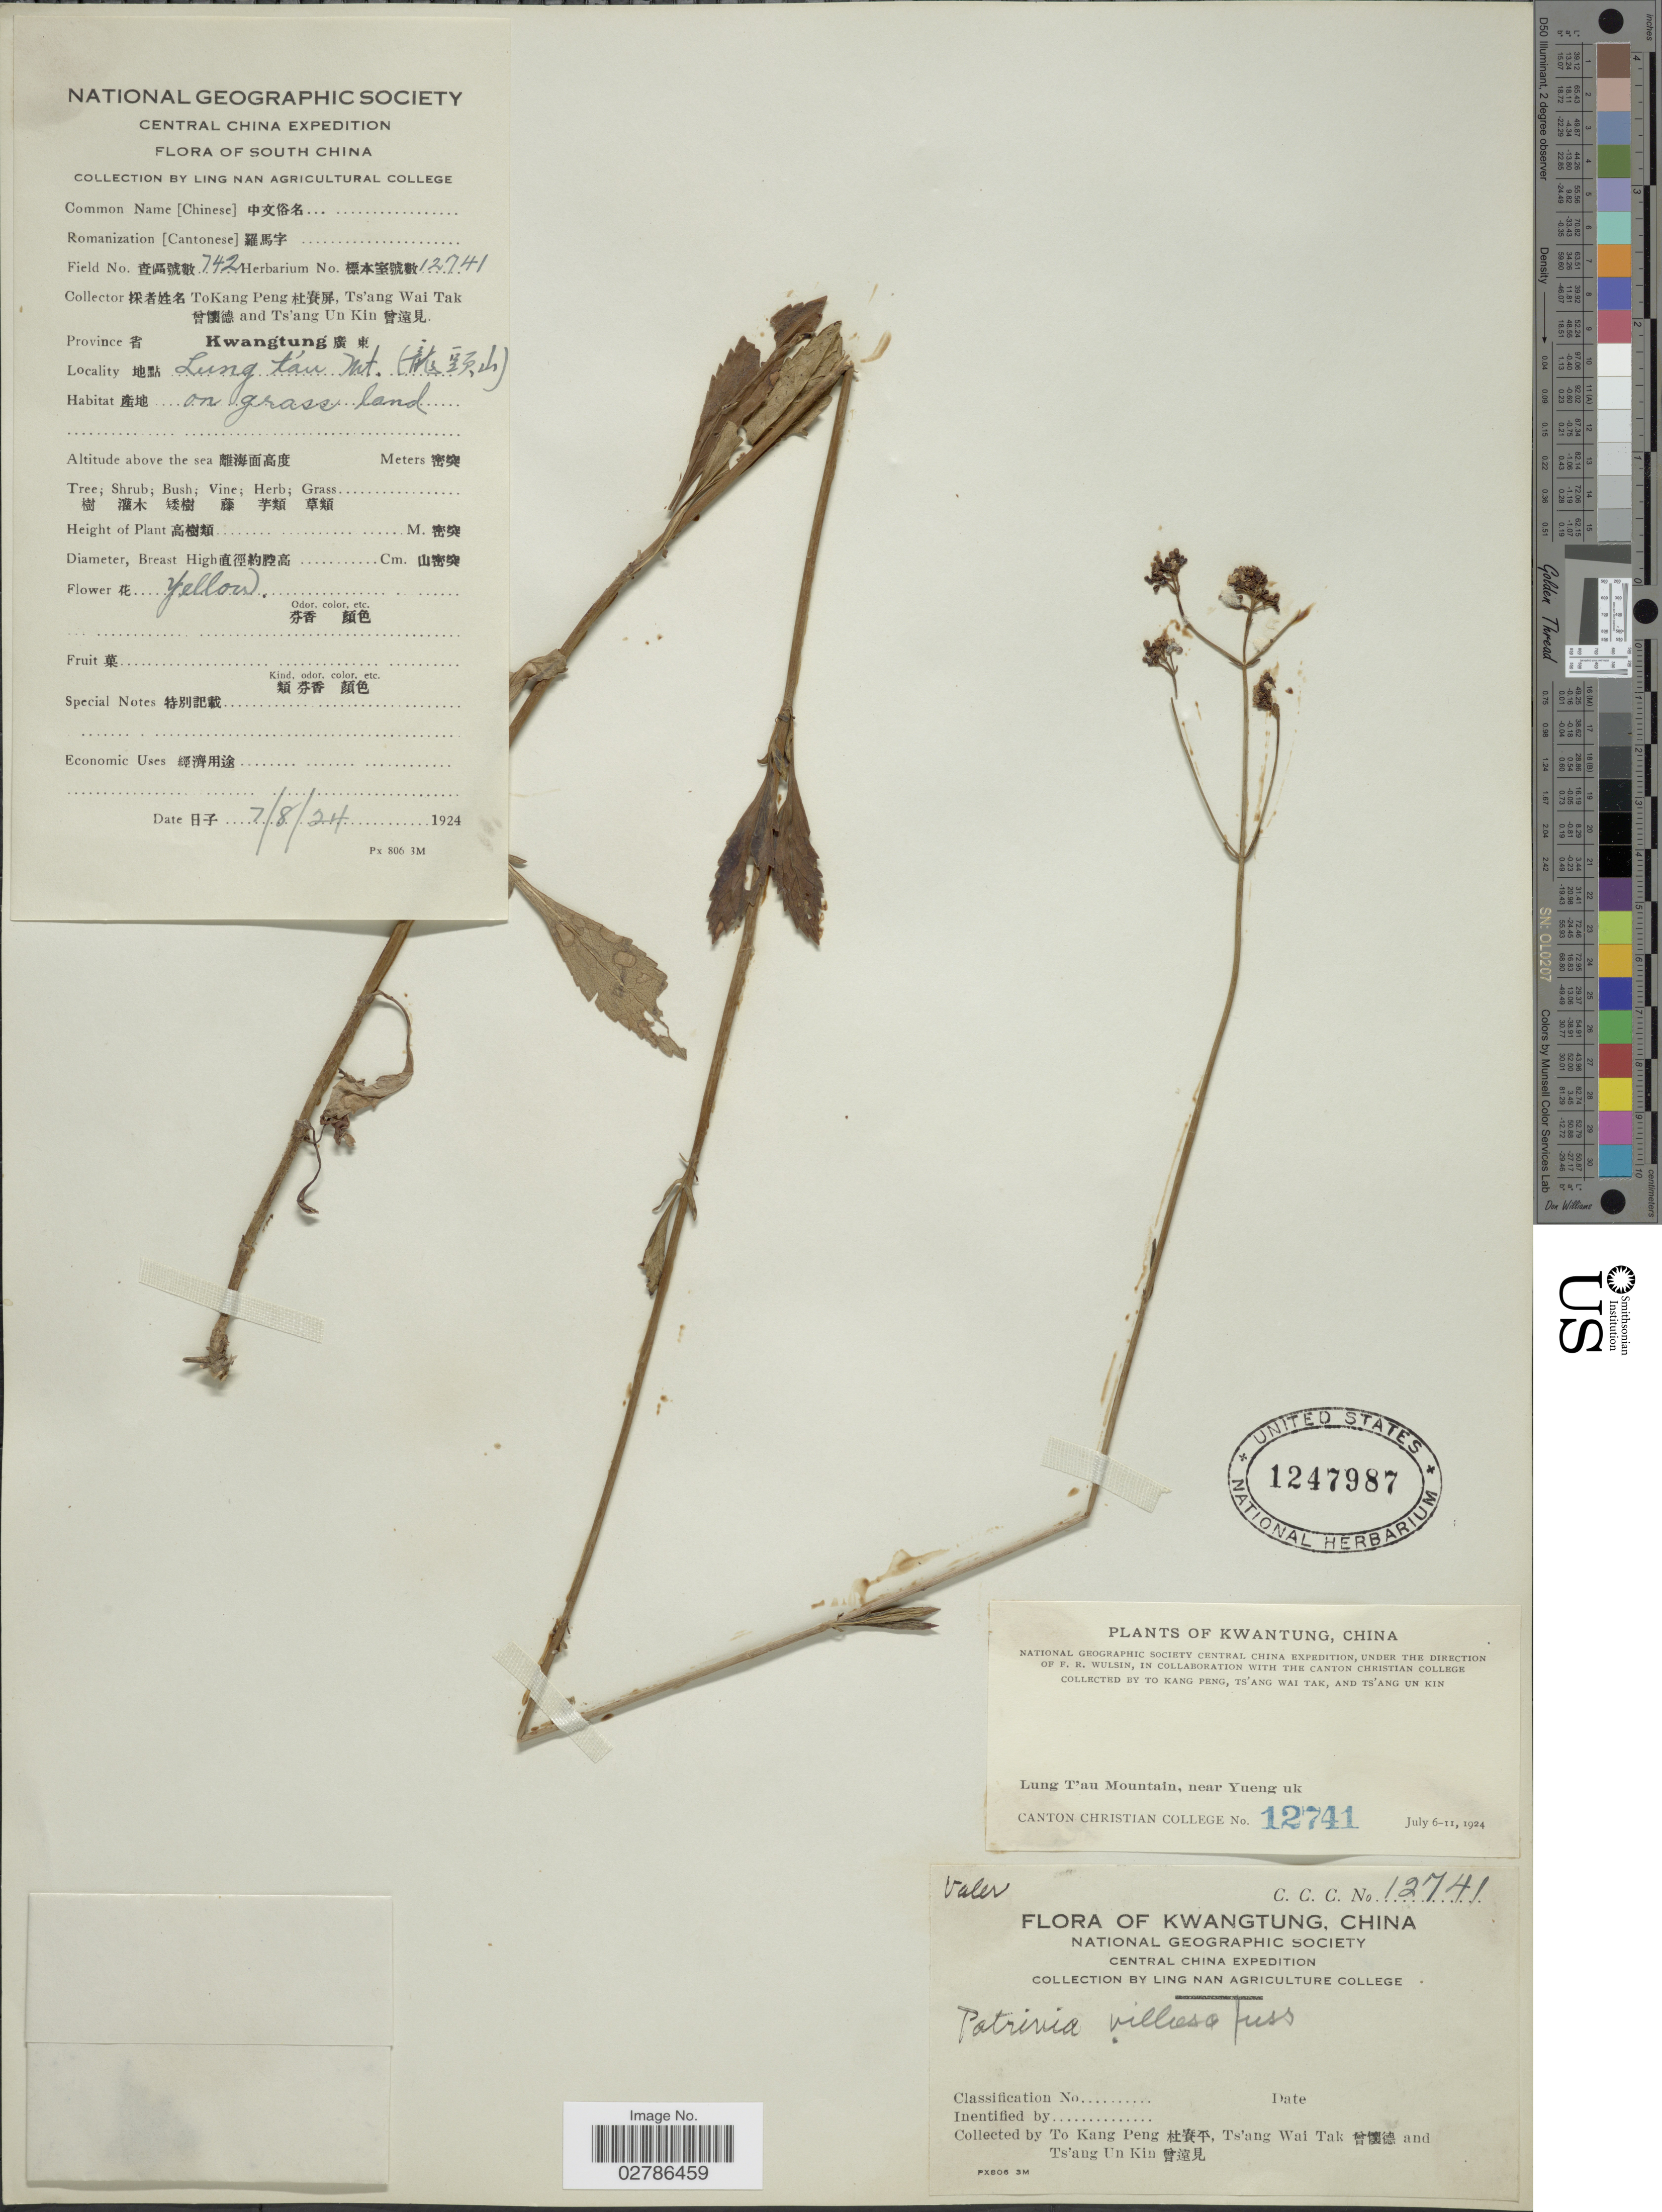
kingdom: Plantae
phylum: Tracheophyta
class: Magnoliopsida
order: Dipsacales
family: Caprifoliaceae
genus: Patrinia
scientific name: Patrinia villosa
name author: (Thunb.) Dufr.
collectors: T. K. Peng, W. T. Tsang & U. K. Tsang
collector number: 12741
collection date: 1924-08-07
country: China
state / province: Guangdong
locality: Province Kwangtung X, Lung t'au Mt. (X), Lung T'au Mountain, near Yueng uk.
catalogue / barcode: US 1247987